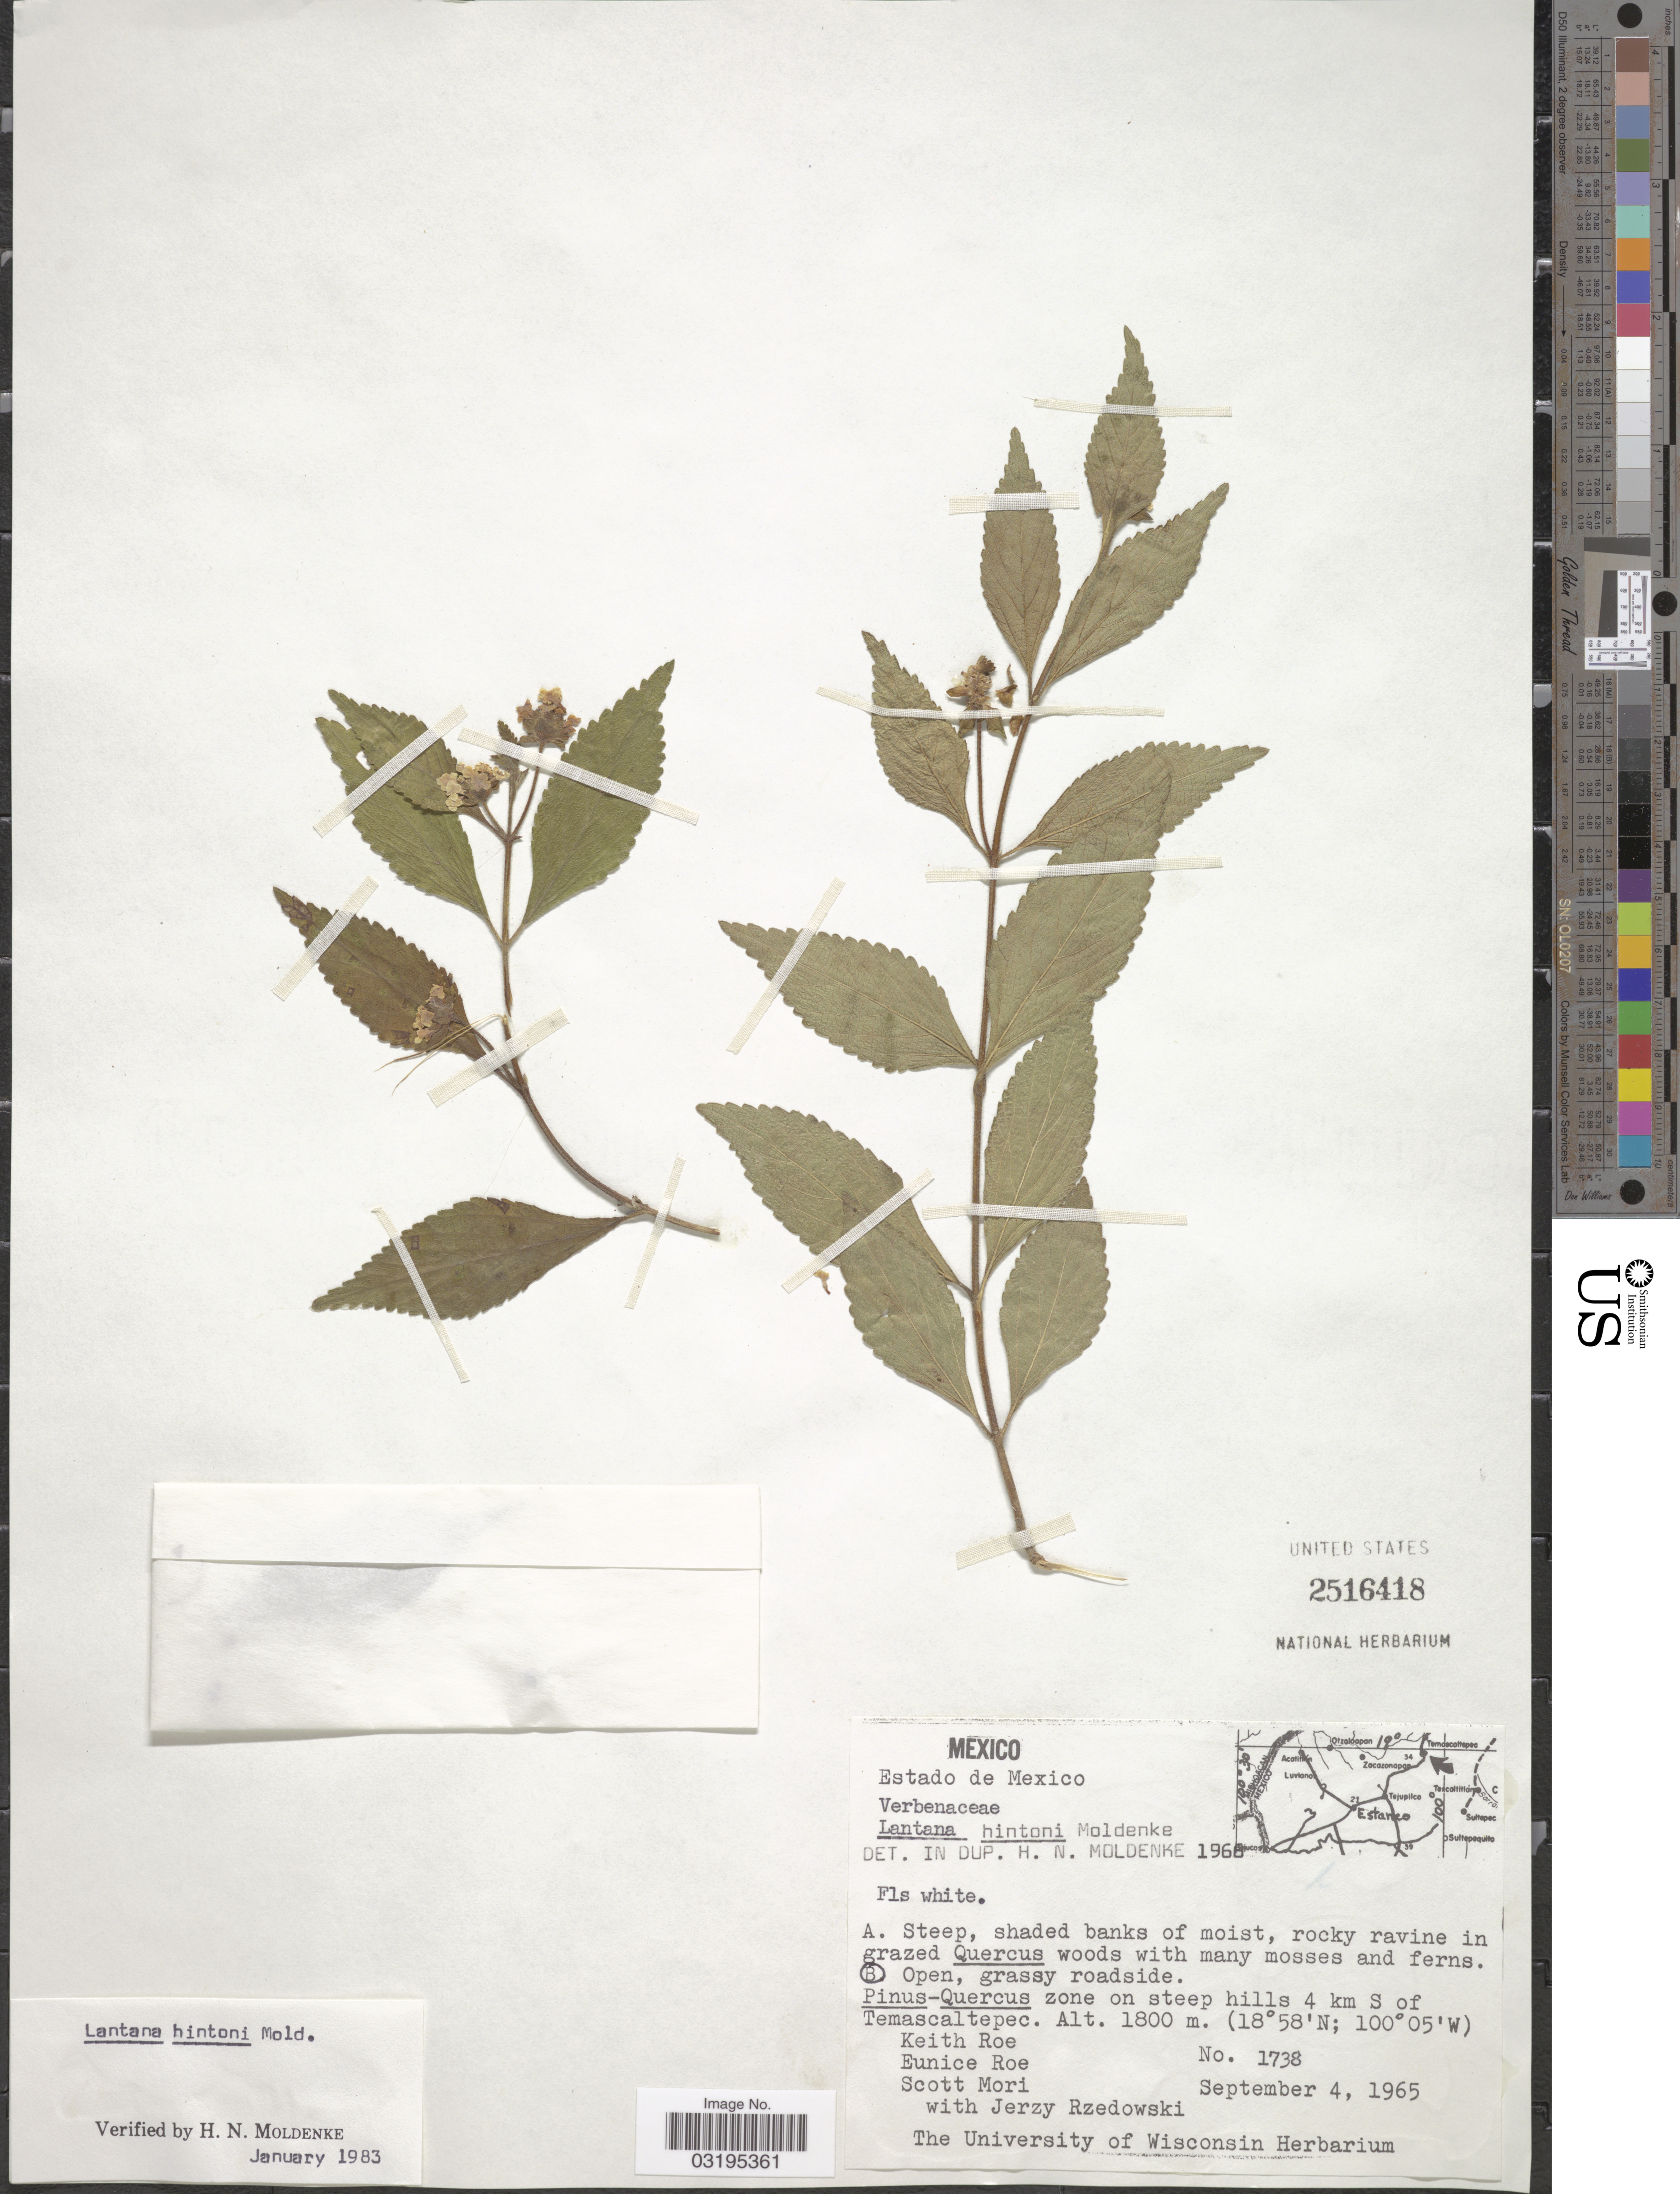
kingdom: Plantae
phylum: Tracheophyta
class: Magnoliopsida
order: Lamiales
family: Verbenaceae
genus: Lantana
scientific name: Lantana hintonii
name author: Moldenke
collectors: K. E. Roe, E. Roe, S. Mori & J. Rzedowski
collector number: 1738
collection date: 1965-09-04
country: Mexico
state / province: México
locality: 4 km S of Temascaltepec.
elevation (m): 1800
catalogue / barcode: US 2516418